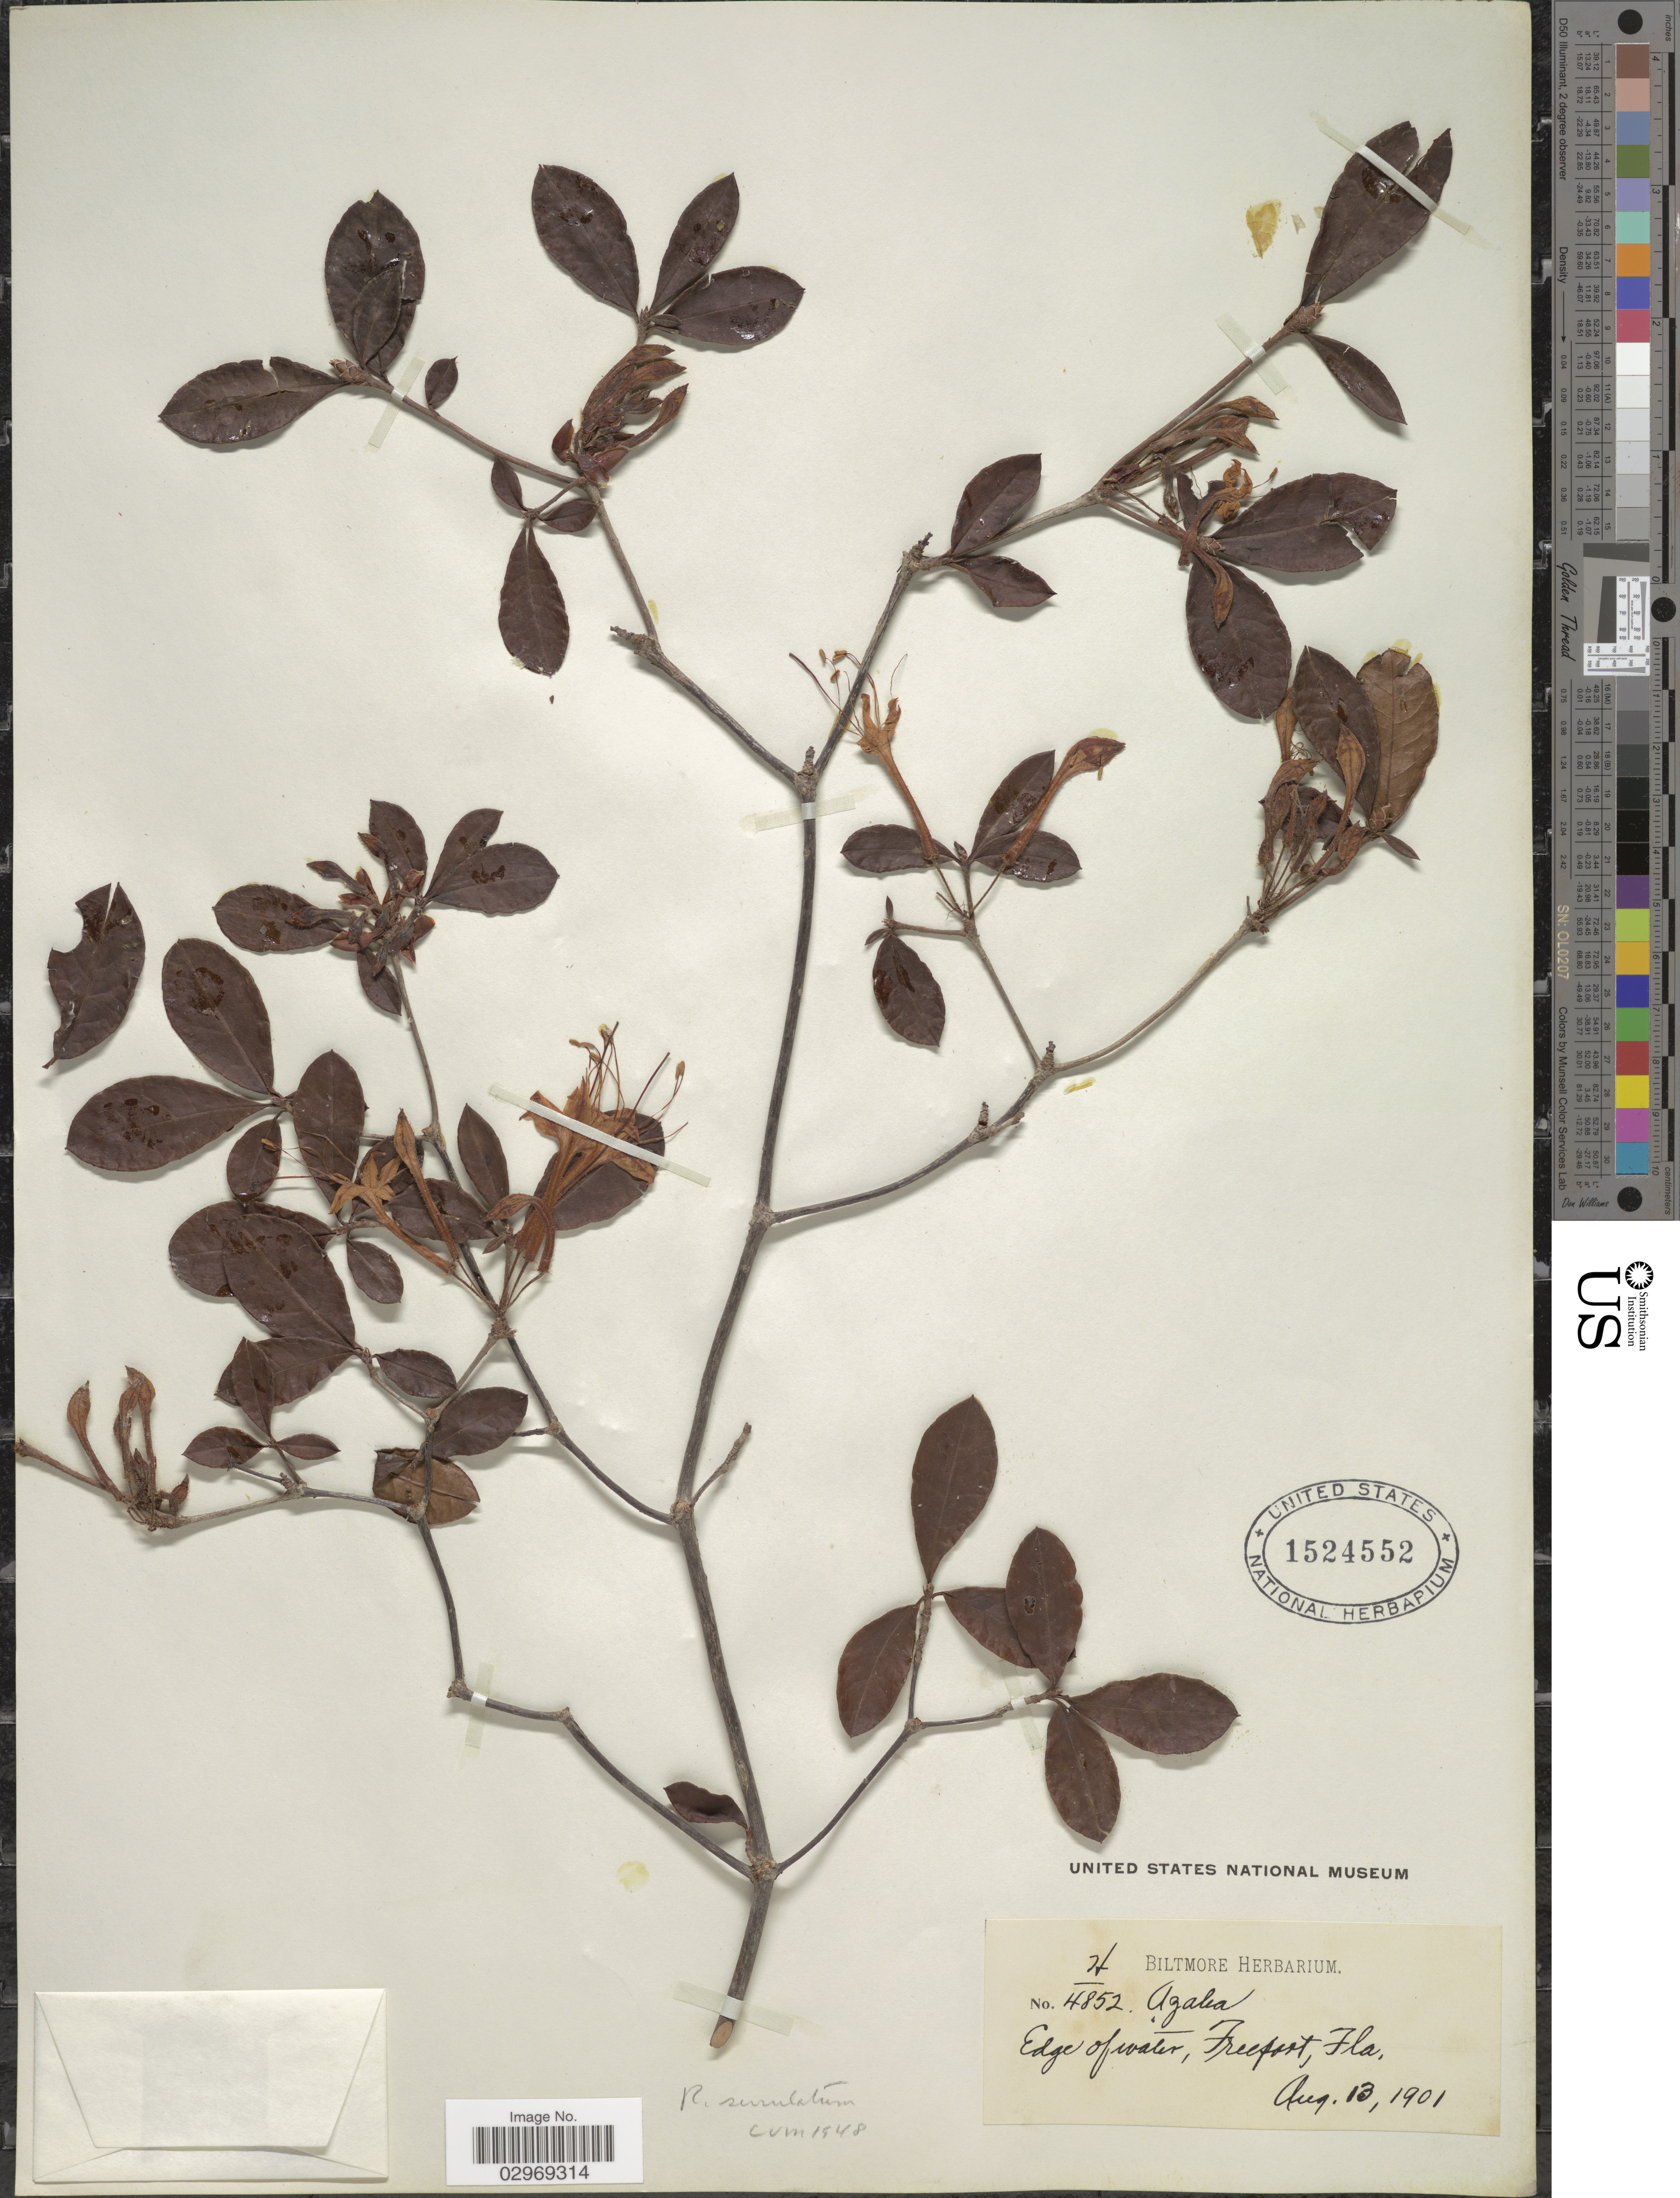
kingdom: Plantae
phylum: Tracheophyta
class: Magnoliopsida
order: Ericales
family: Ericaceae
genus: Rhododendron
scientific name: Rhododendron serrulatum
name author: (Small) Millais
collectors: ex herb. Biltmore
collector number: H/4852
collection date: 1901-08-13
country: United States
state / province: Florida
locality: Freeport.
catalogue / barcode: US 1524552